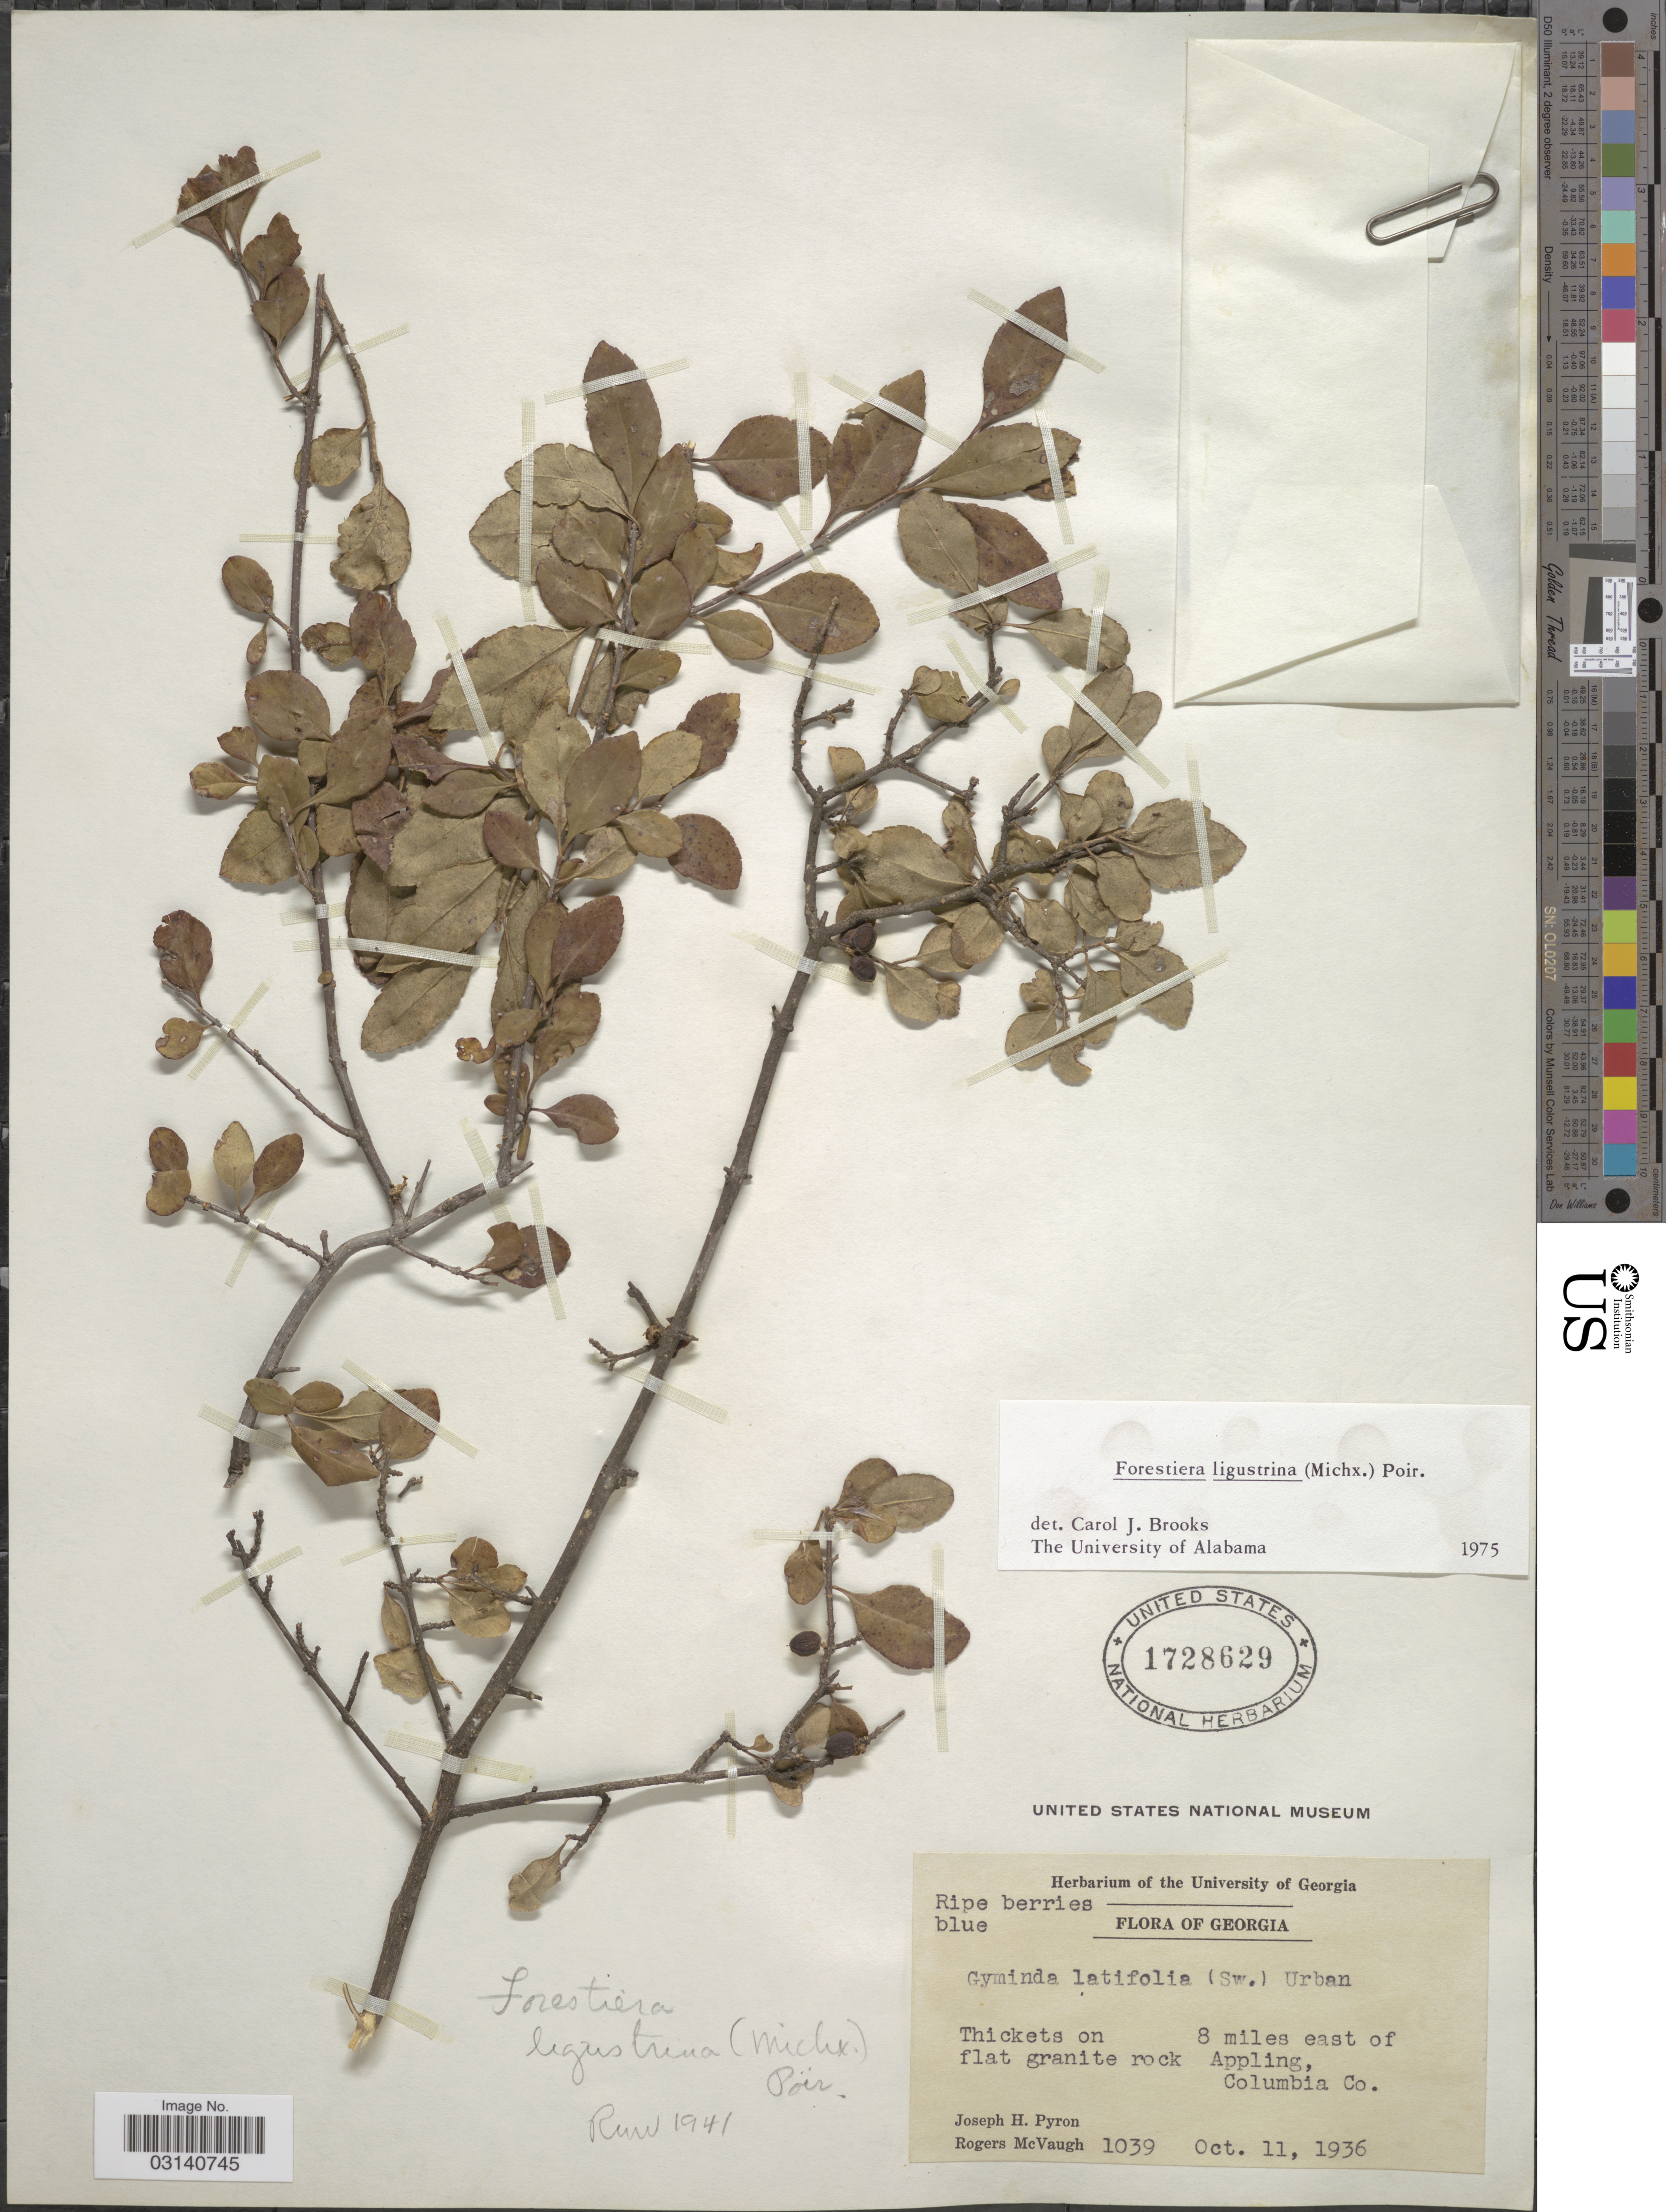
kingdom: Plantae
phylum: Tracheophyta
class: Magnoliopsida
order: Lamiales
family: Oleaceae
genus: Forestiera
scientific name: Forestiera ligustrina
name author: (Michx.) Poir.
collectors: J. H. Pyron & R. McVaugh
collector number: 1039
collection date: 1936-10-11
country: United States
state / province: Georgia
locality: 8 miles east of Appling, Columbia Co.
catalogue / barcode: US 1728629